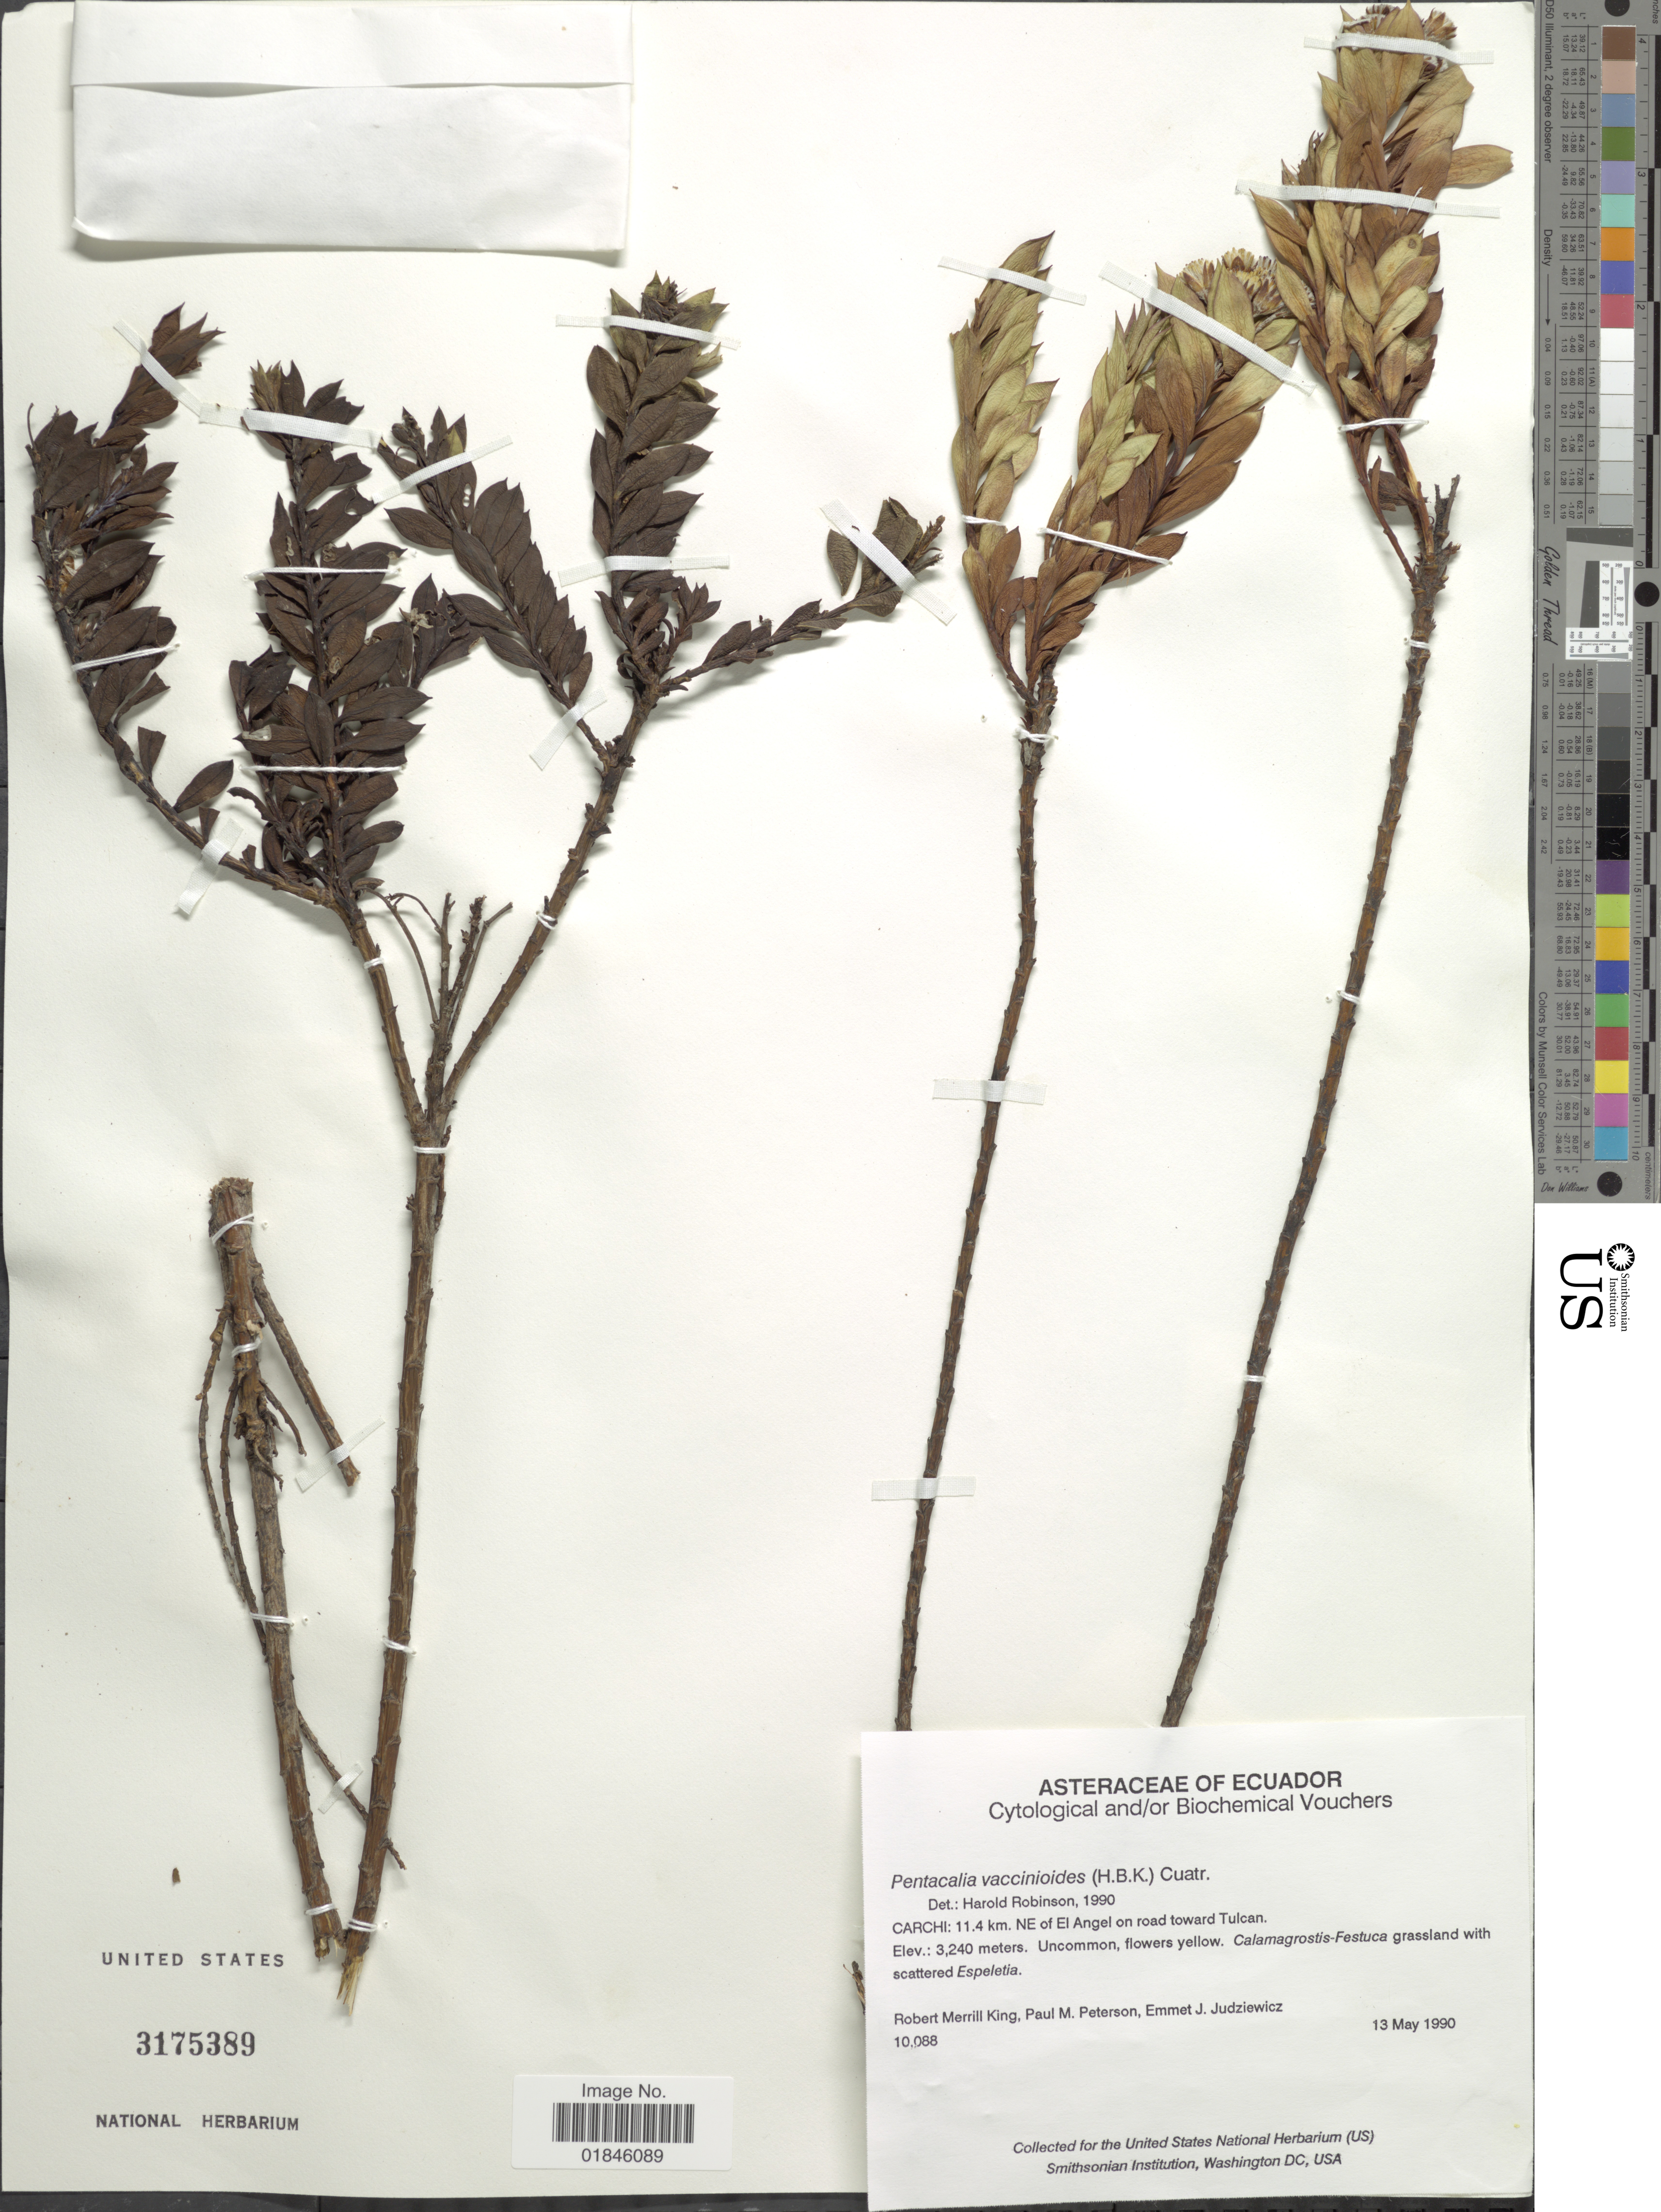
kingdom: Plantae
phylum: Tracheophyta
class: Magnoliopsida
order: Asterales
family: Asteraceae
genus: Pentacalia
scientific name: Pentacalia vaccinioides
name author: (Kunth) Cuatrec.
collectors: R. M. King, P. M. Peterson & E. J. Judziewicz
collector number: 10088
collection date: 1990-05-13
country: Ecuador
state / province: Carchi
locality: Carchi: 11.4 km. NE of El Angel on road toward Tulcan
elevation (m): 3240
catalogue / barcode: US 3175389